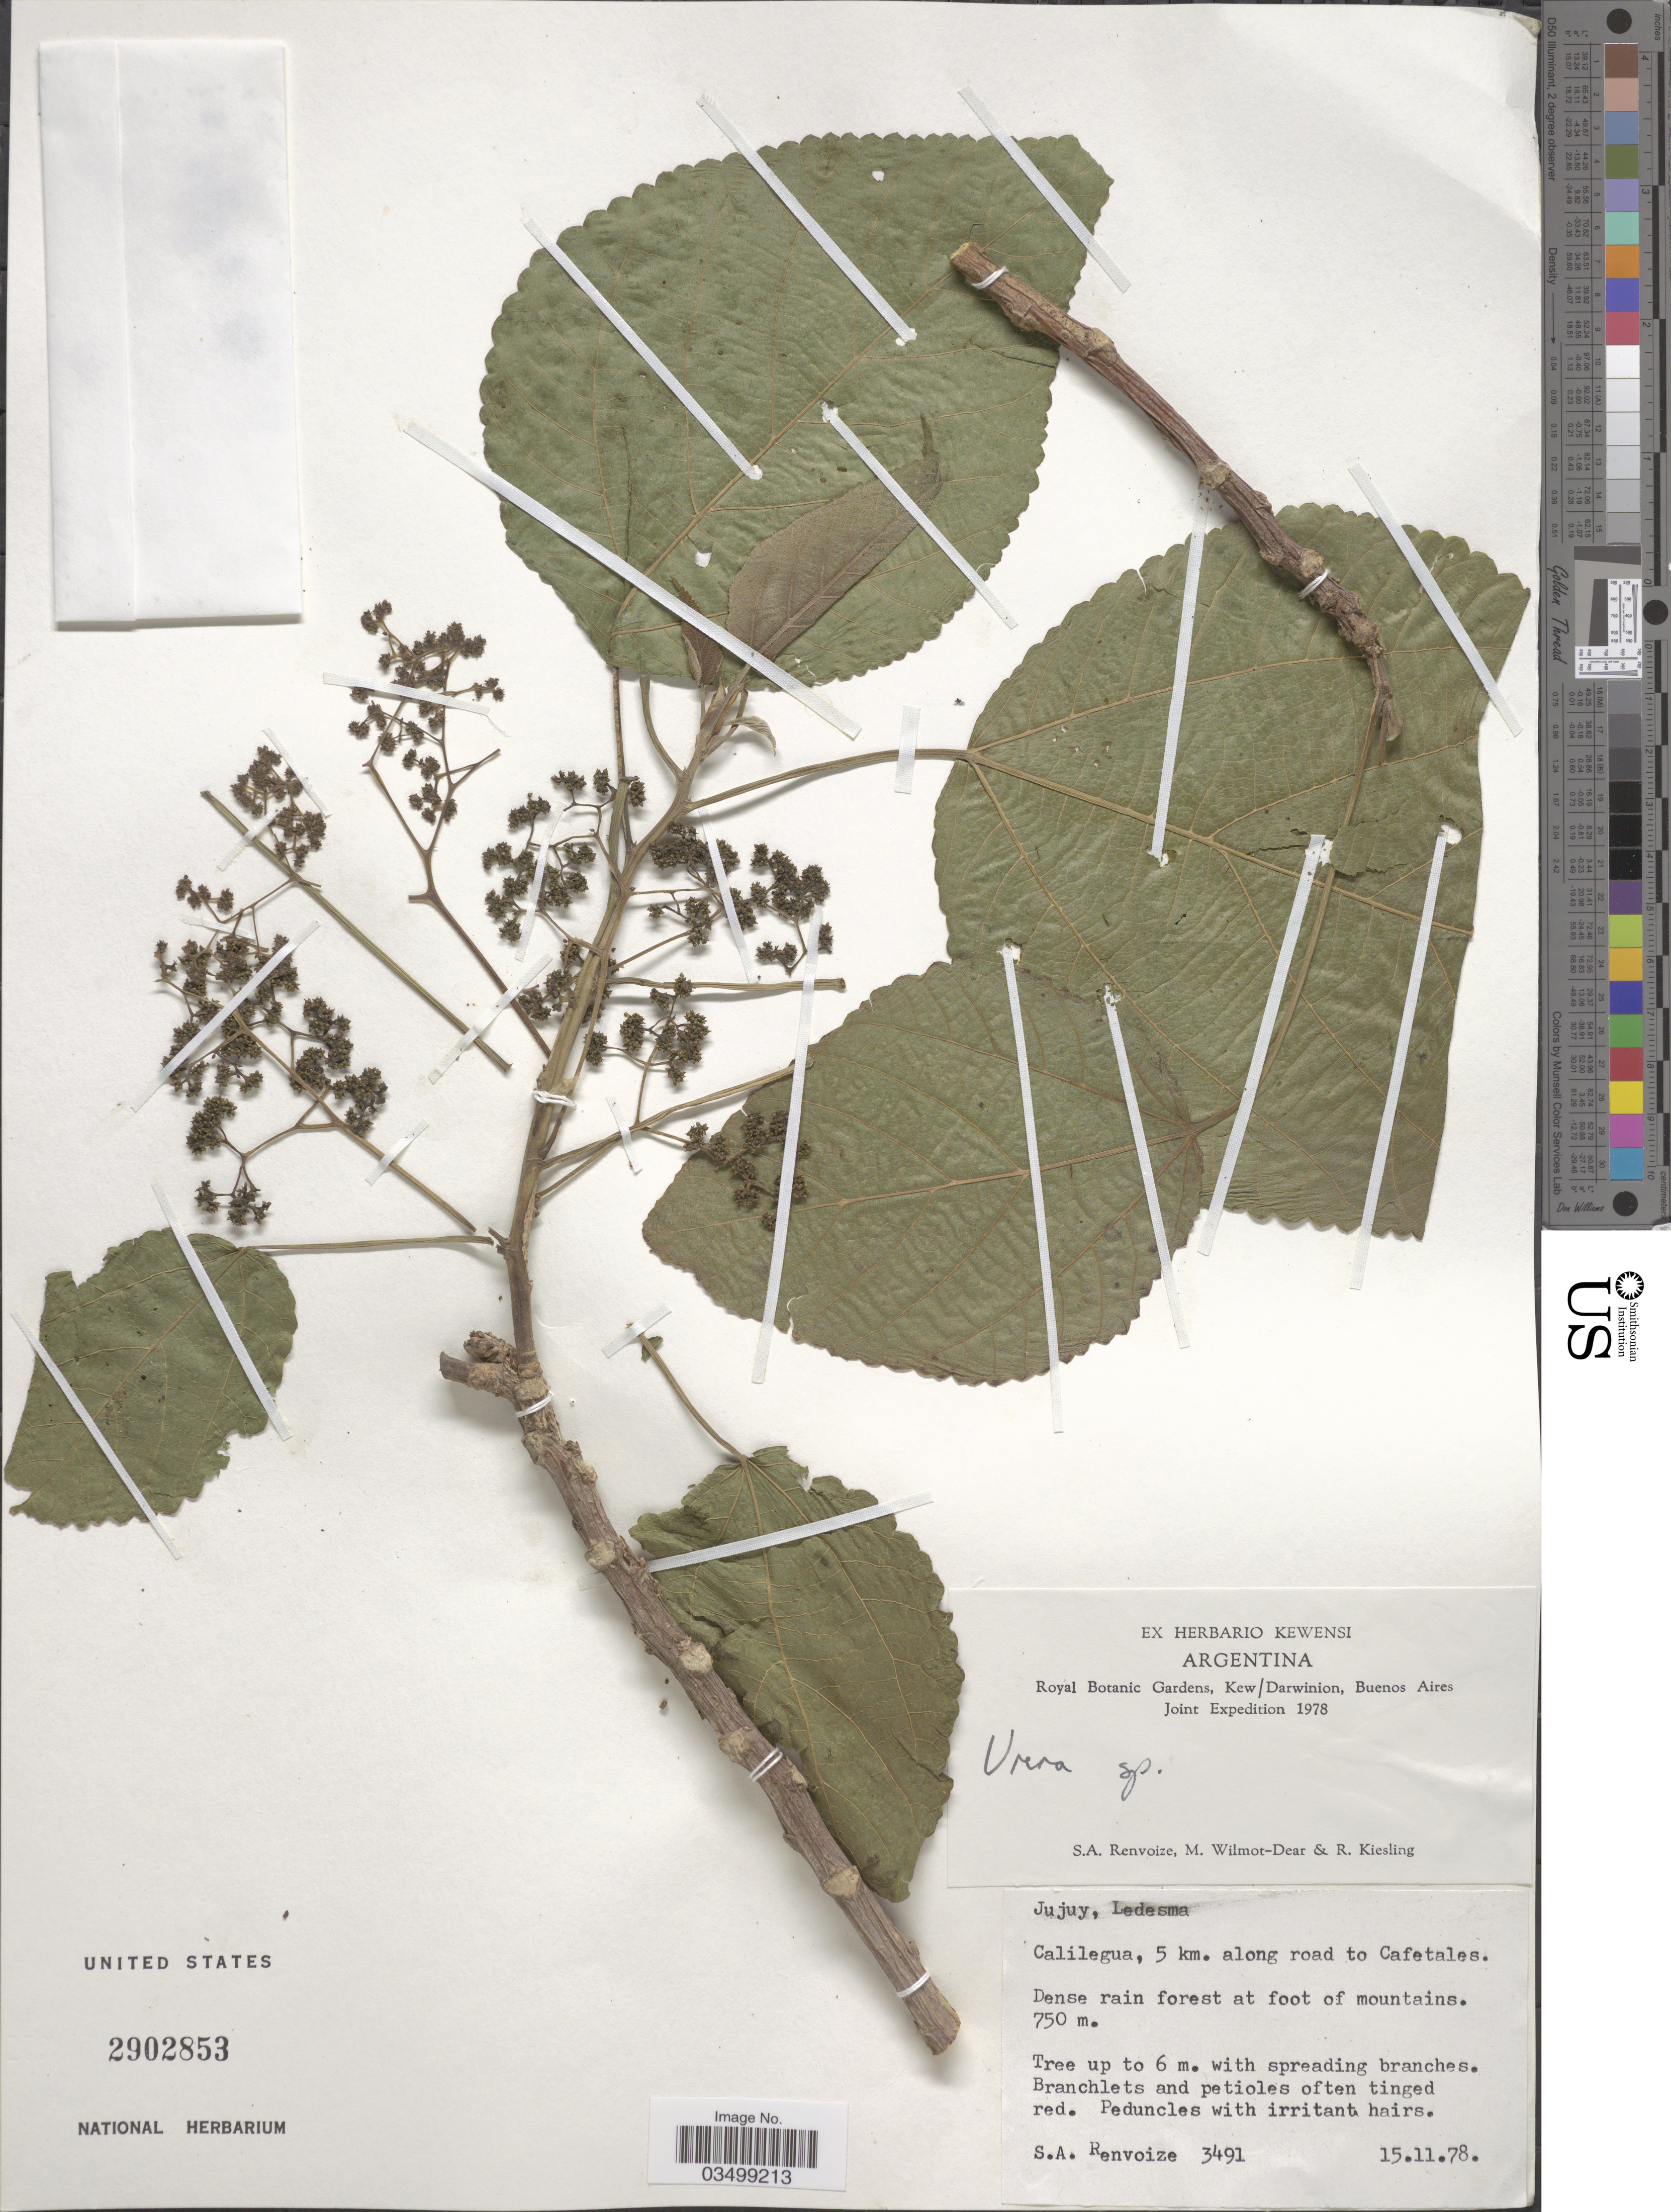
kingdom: Plantae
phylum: Tracheophyta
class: Magnoliopsida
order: Rosales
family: Urticaceae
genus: Urera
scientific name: Urera sp.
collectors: S. A. Renvoize, M. Wilmot-Dear & R. Kiesling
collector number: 3491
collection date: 1978-11-15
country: Argentina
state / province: Jujuy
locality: Ledesma. Calilegua, 5 km. along road to Cafetales. Dense rain forest at foot of mountains.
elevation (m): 750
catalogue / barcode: US 2902853